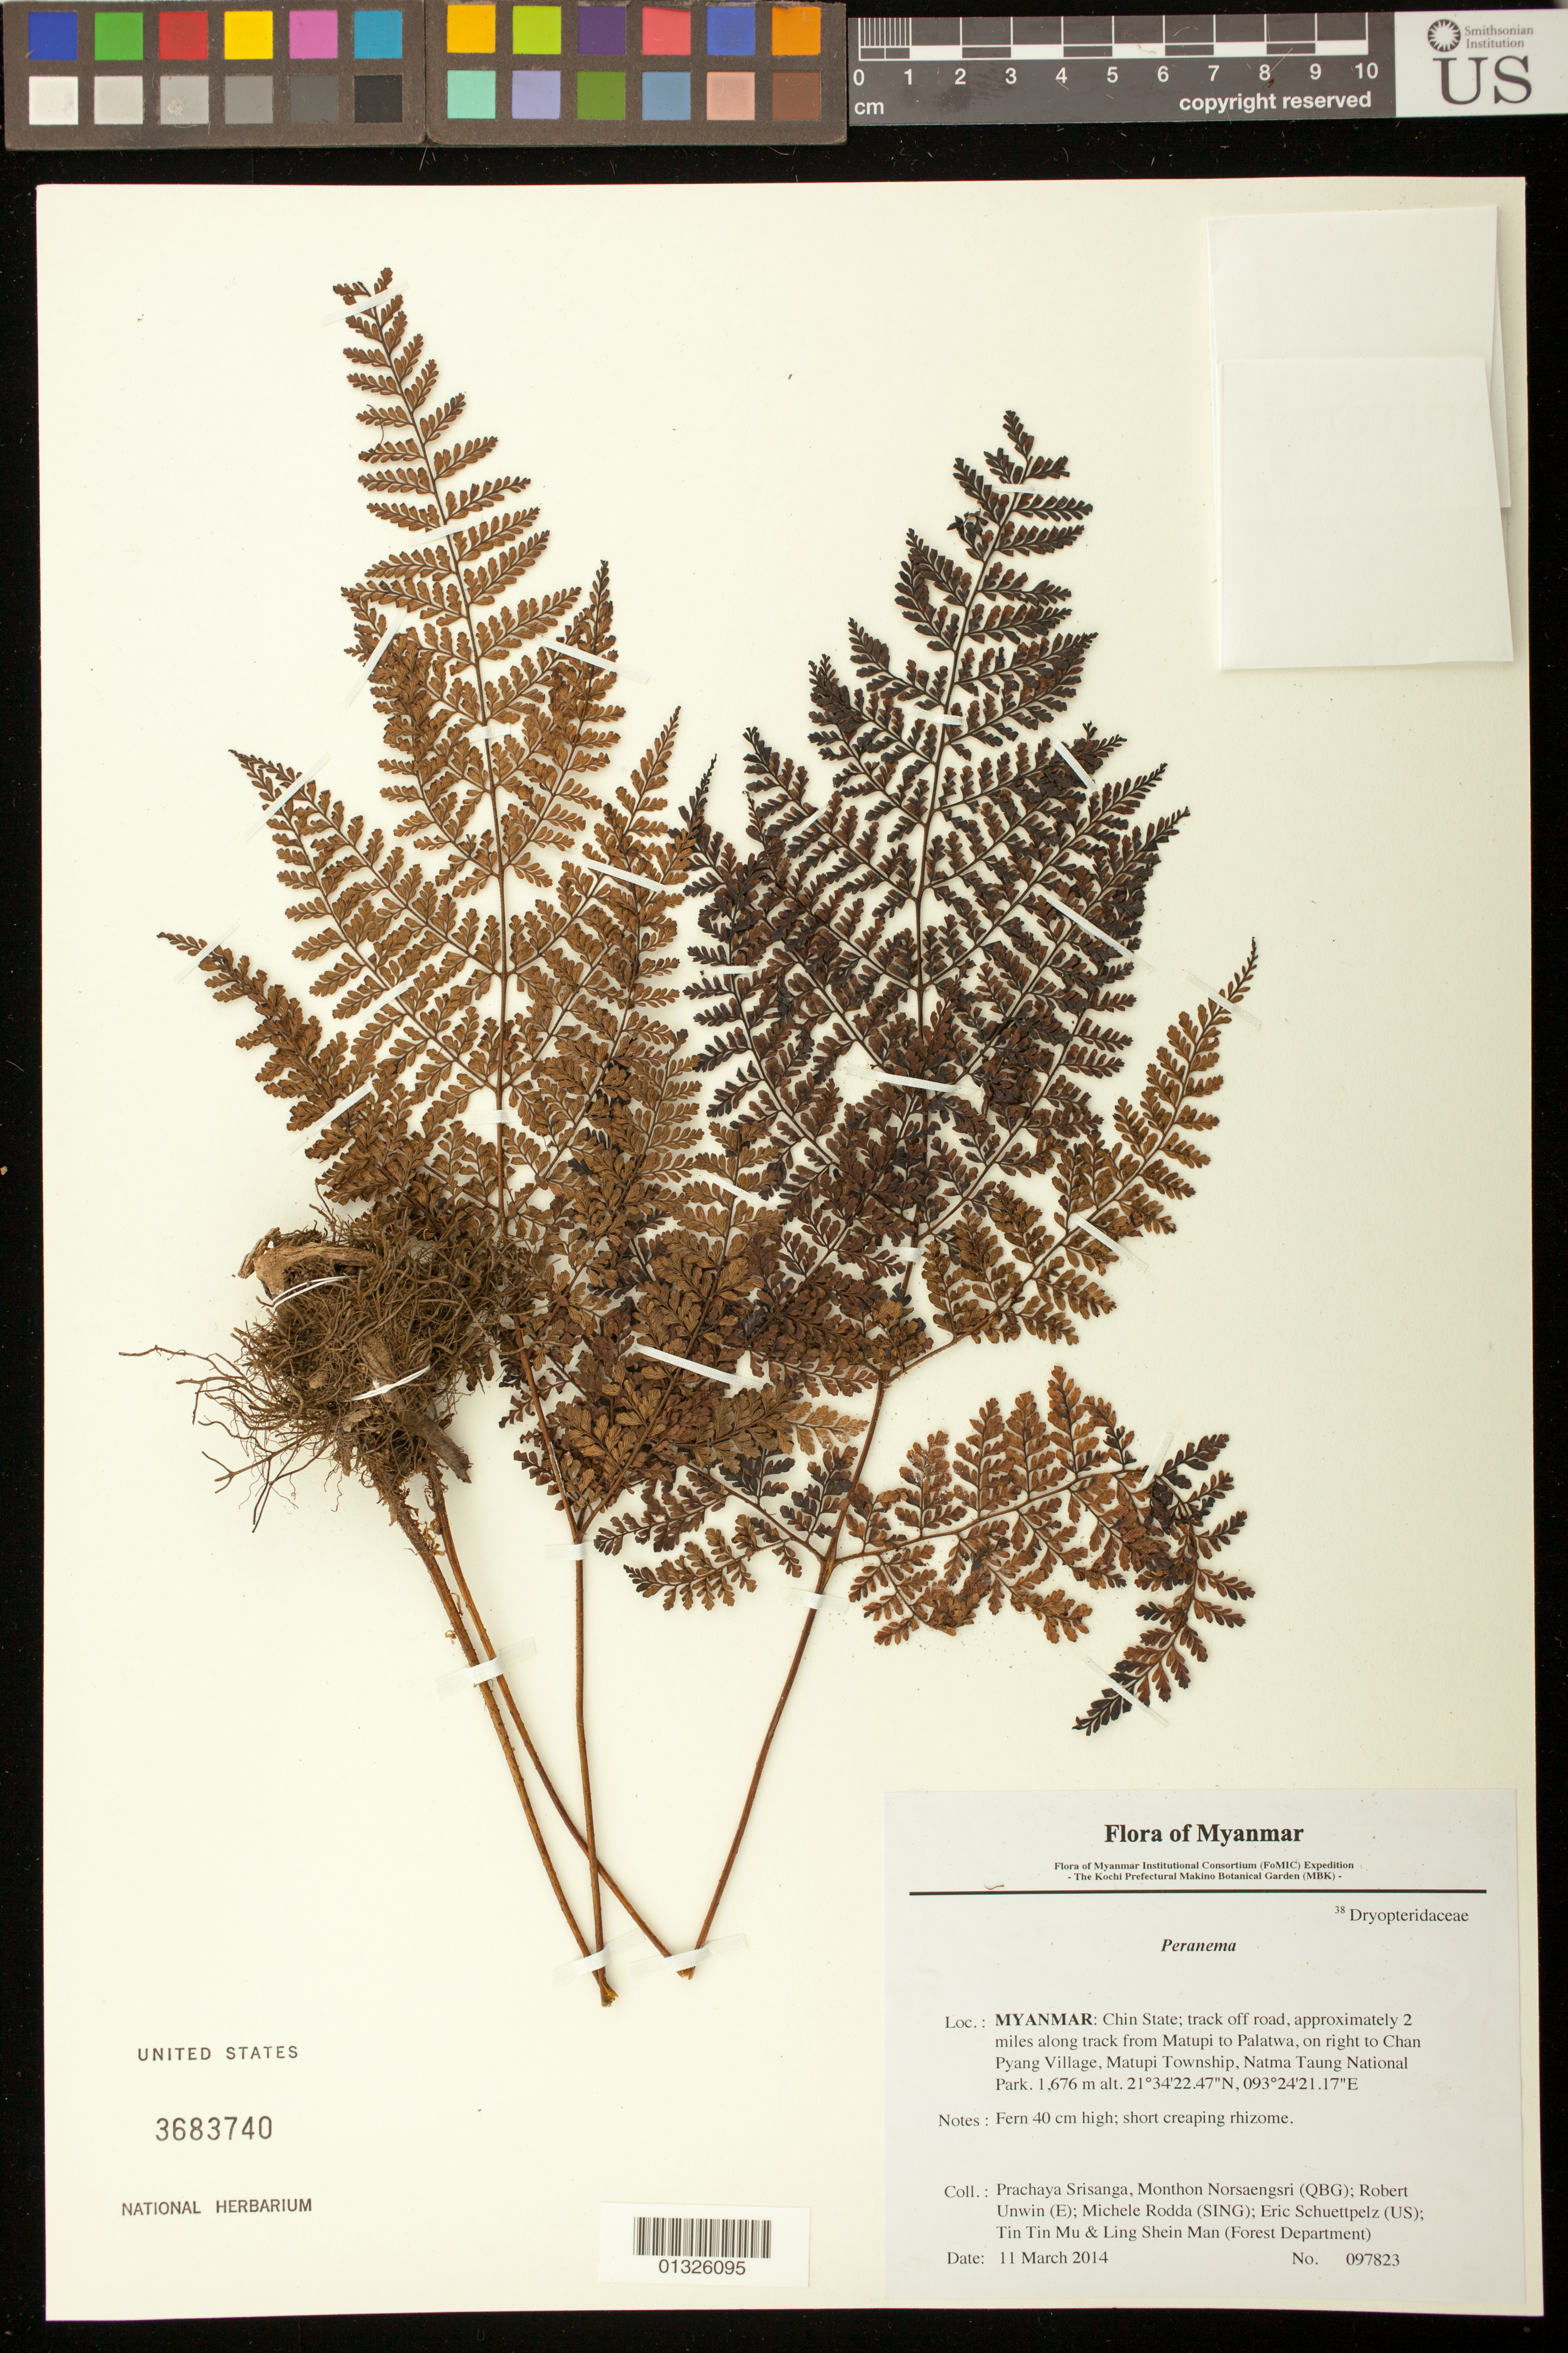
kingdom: Plantae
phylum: Tracheophyta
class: Polypodiopsida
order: Polypodiales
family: Dryopteridaceae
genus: Peranema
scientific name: Peranema sp.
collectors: P. Srisanga, M. Norsaengsri, R. Unwin, M. Rodda, E. Schuettpelz, Tin Tin Mu & Ling Shein Man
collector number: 97823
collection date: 2014-03-11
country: Myanmar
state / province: Chin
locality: Track off road, approximately 2 miles along track from Matupi to Palatwa, on right to Chan Pyang Village, Matupi Township, Natma Taung National Park.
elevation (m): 1676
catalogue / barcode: US 3683740